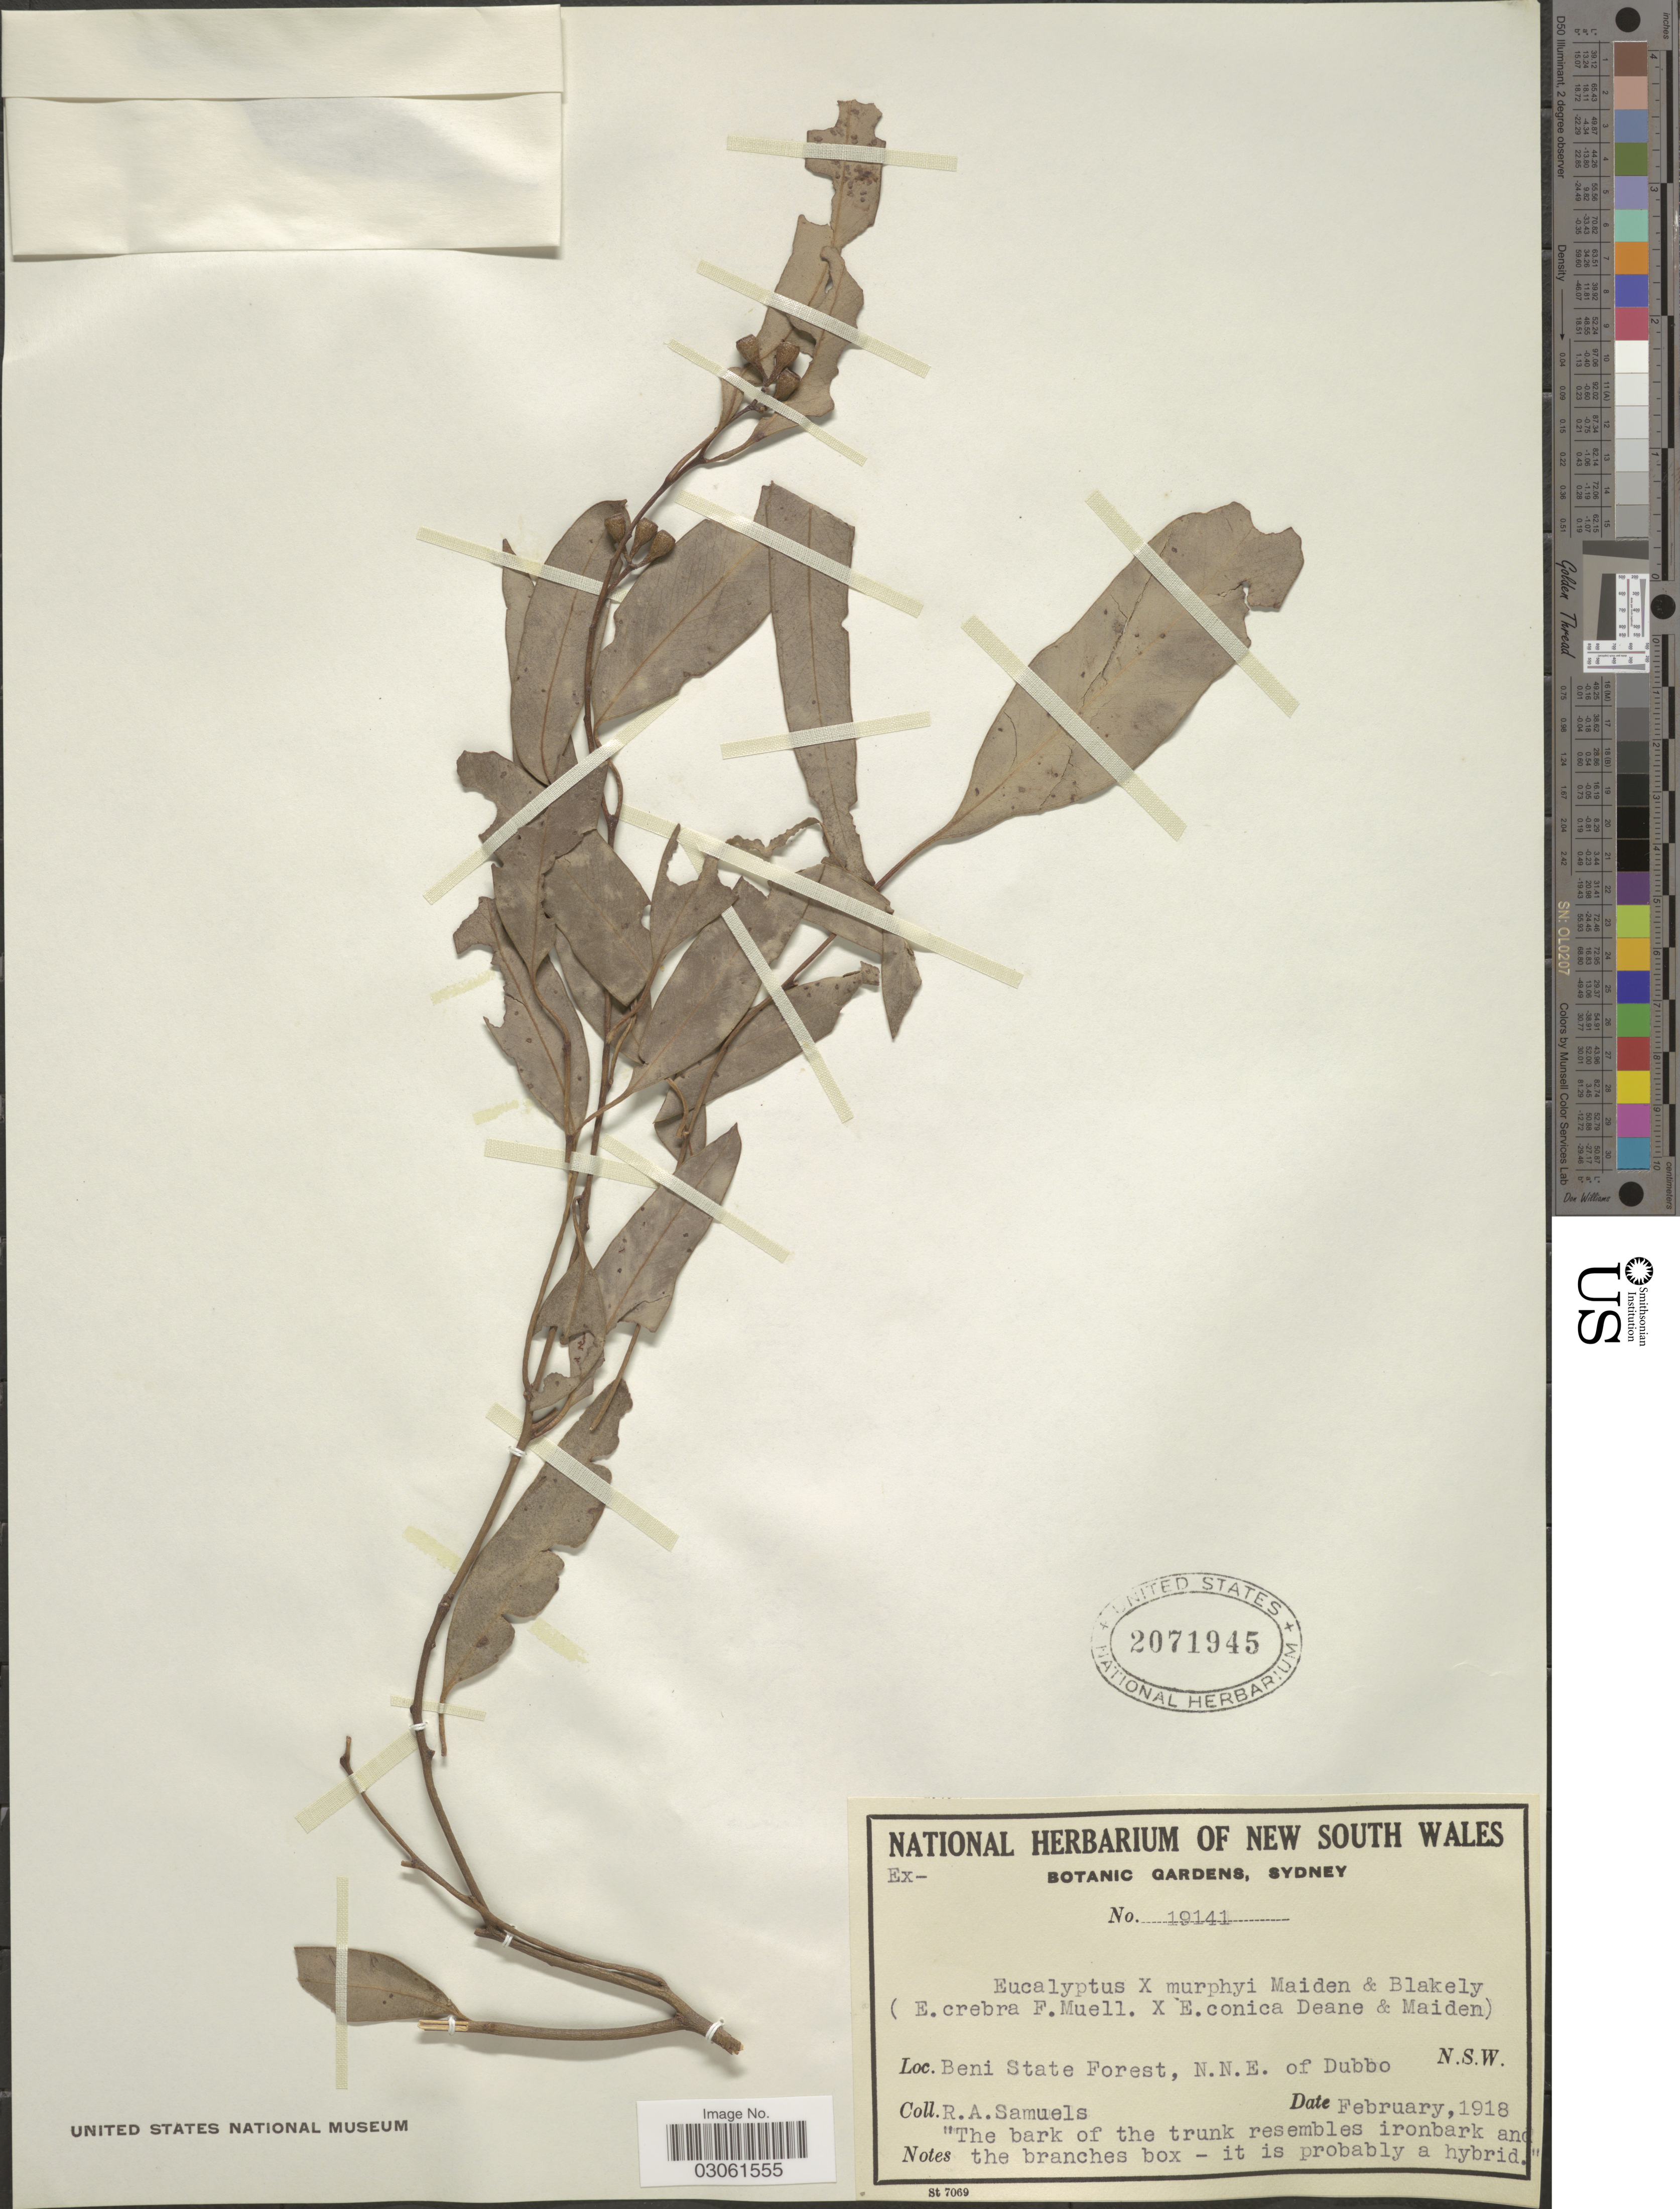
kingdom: Plantae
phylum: Tracheophyta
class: Magnoliopsida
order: Myrtales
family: Myrtaceae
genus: Eucalyptus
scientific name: Eucalyptus x murphyi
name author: Maiden & Blakely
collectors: R. Samuels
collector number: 19141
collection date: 1918-02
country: Australia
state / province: New South Wales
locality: Beni State Forest, N. N. E. of Dubbo. N. S. W.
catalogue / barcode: US 2071945